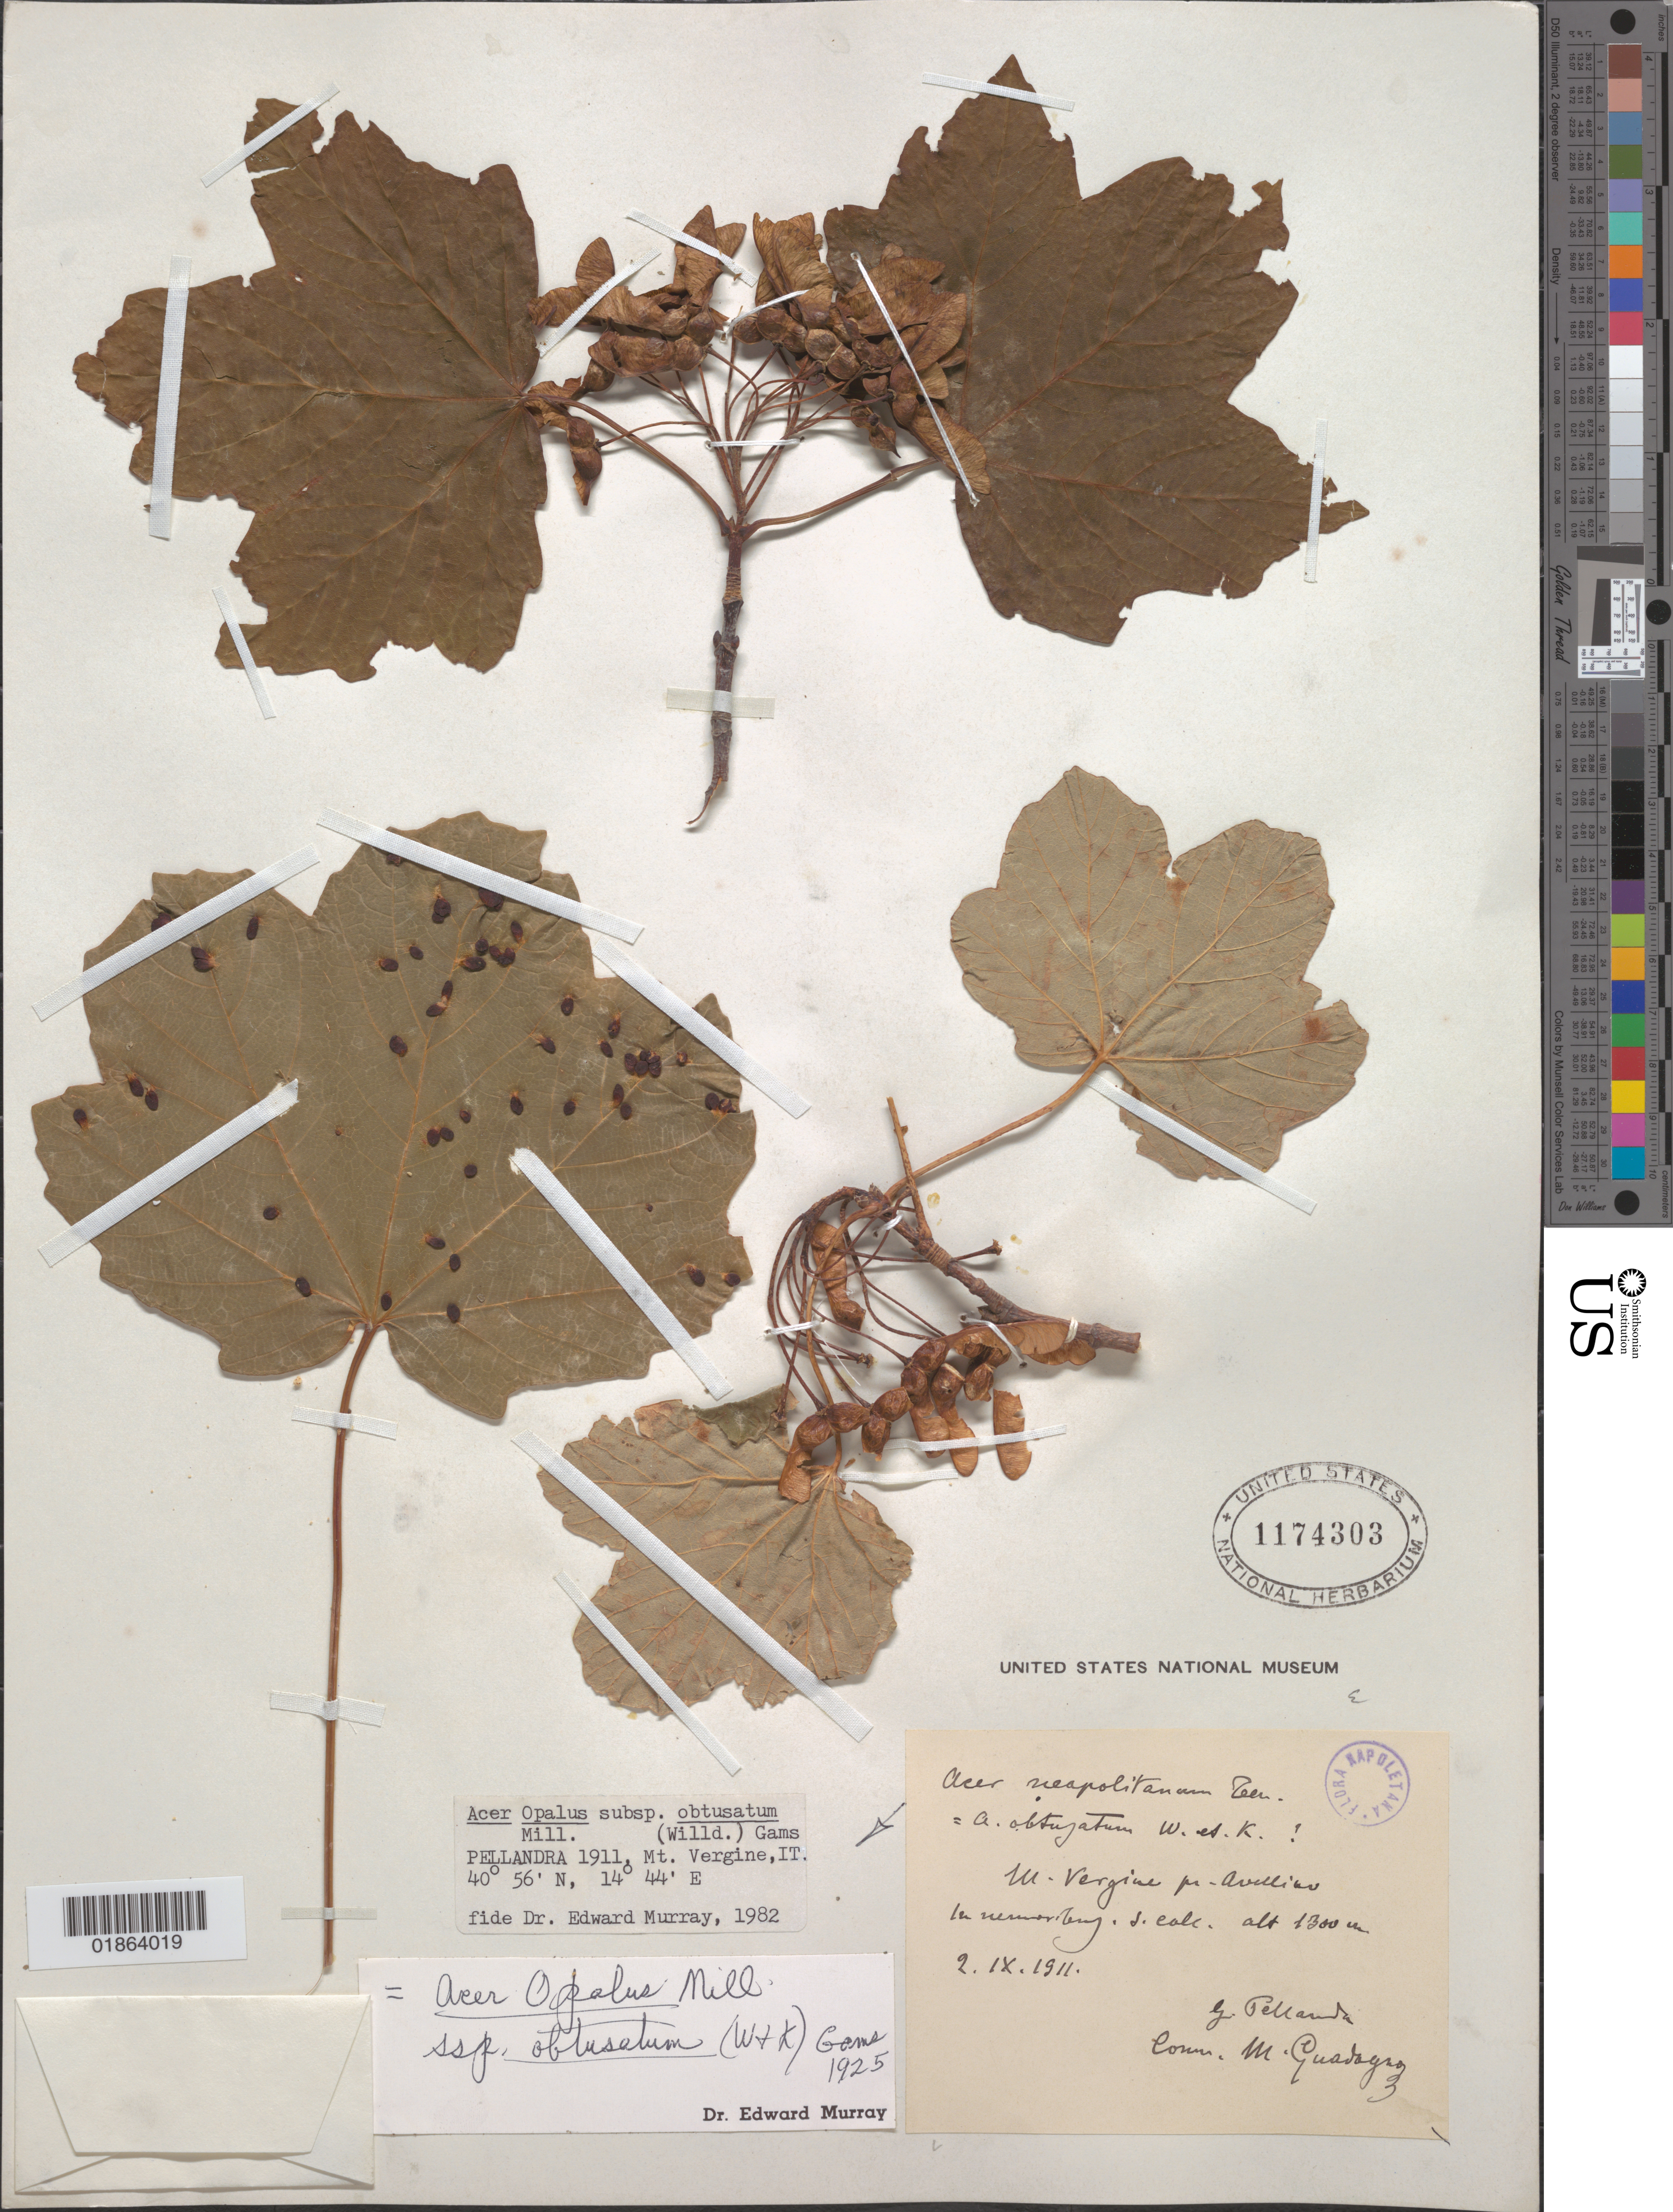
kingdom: Plantae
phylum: Tracheophyta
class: Magnoliopsida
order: Sapindales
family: Sapindaceae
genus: Acer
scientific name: Acer opalus subsp. obtusatum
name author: (Waldst. & Kit. ex Willd.) Gams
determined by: Murray, Edward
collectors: G. Pellanda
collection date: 1911-09-02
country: Italy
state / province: Campania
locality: Mt. Vergine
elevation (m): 1300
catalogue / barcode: US 1174303